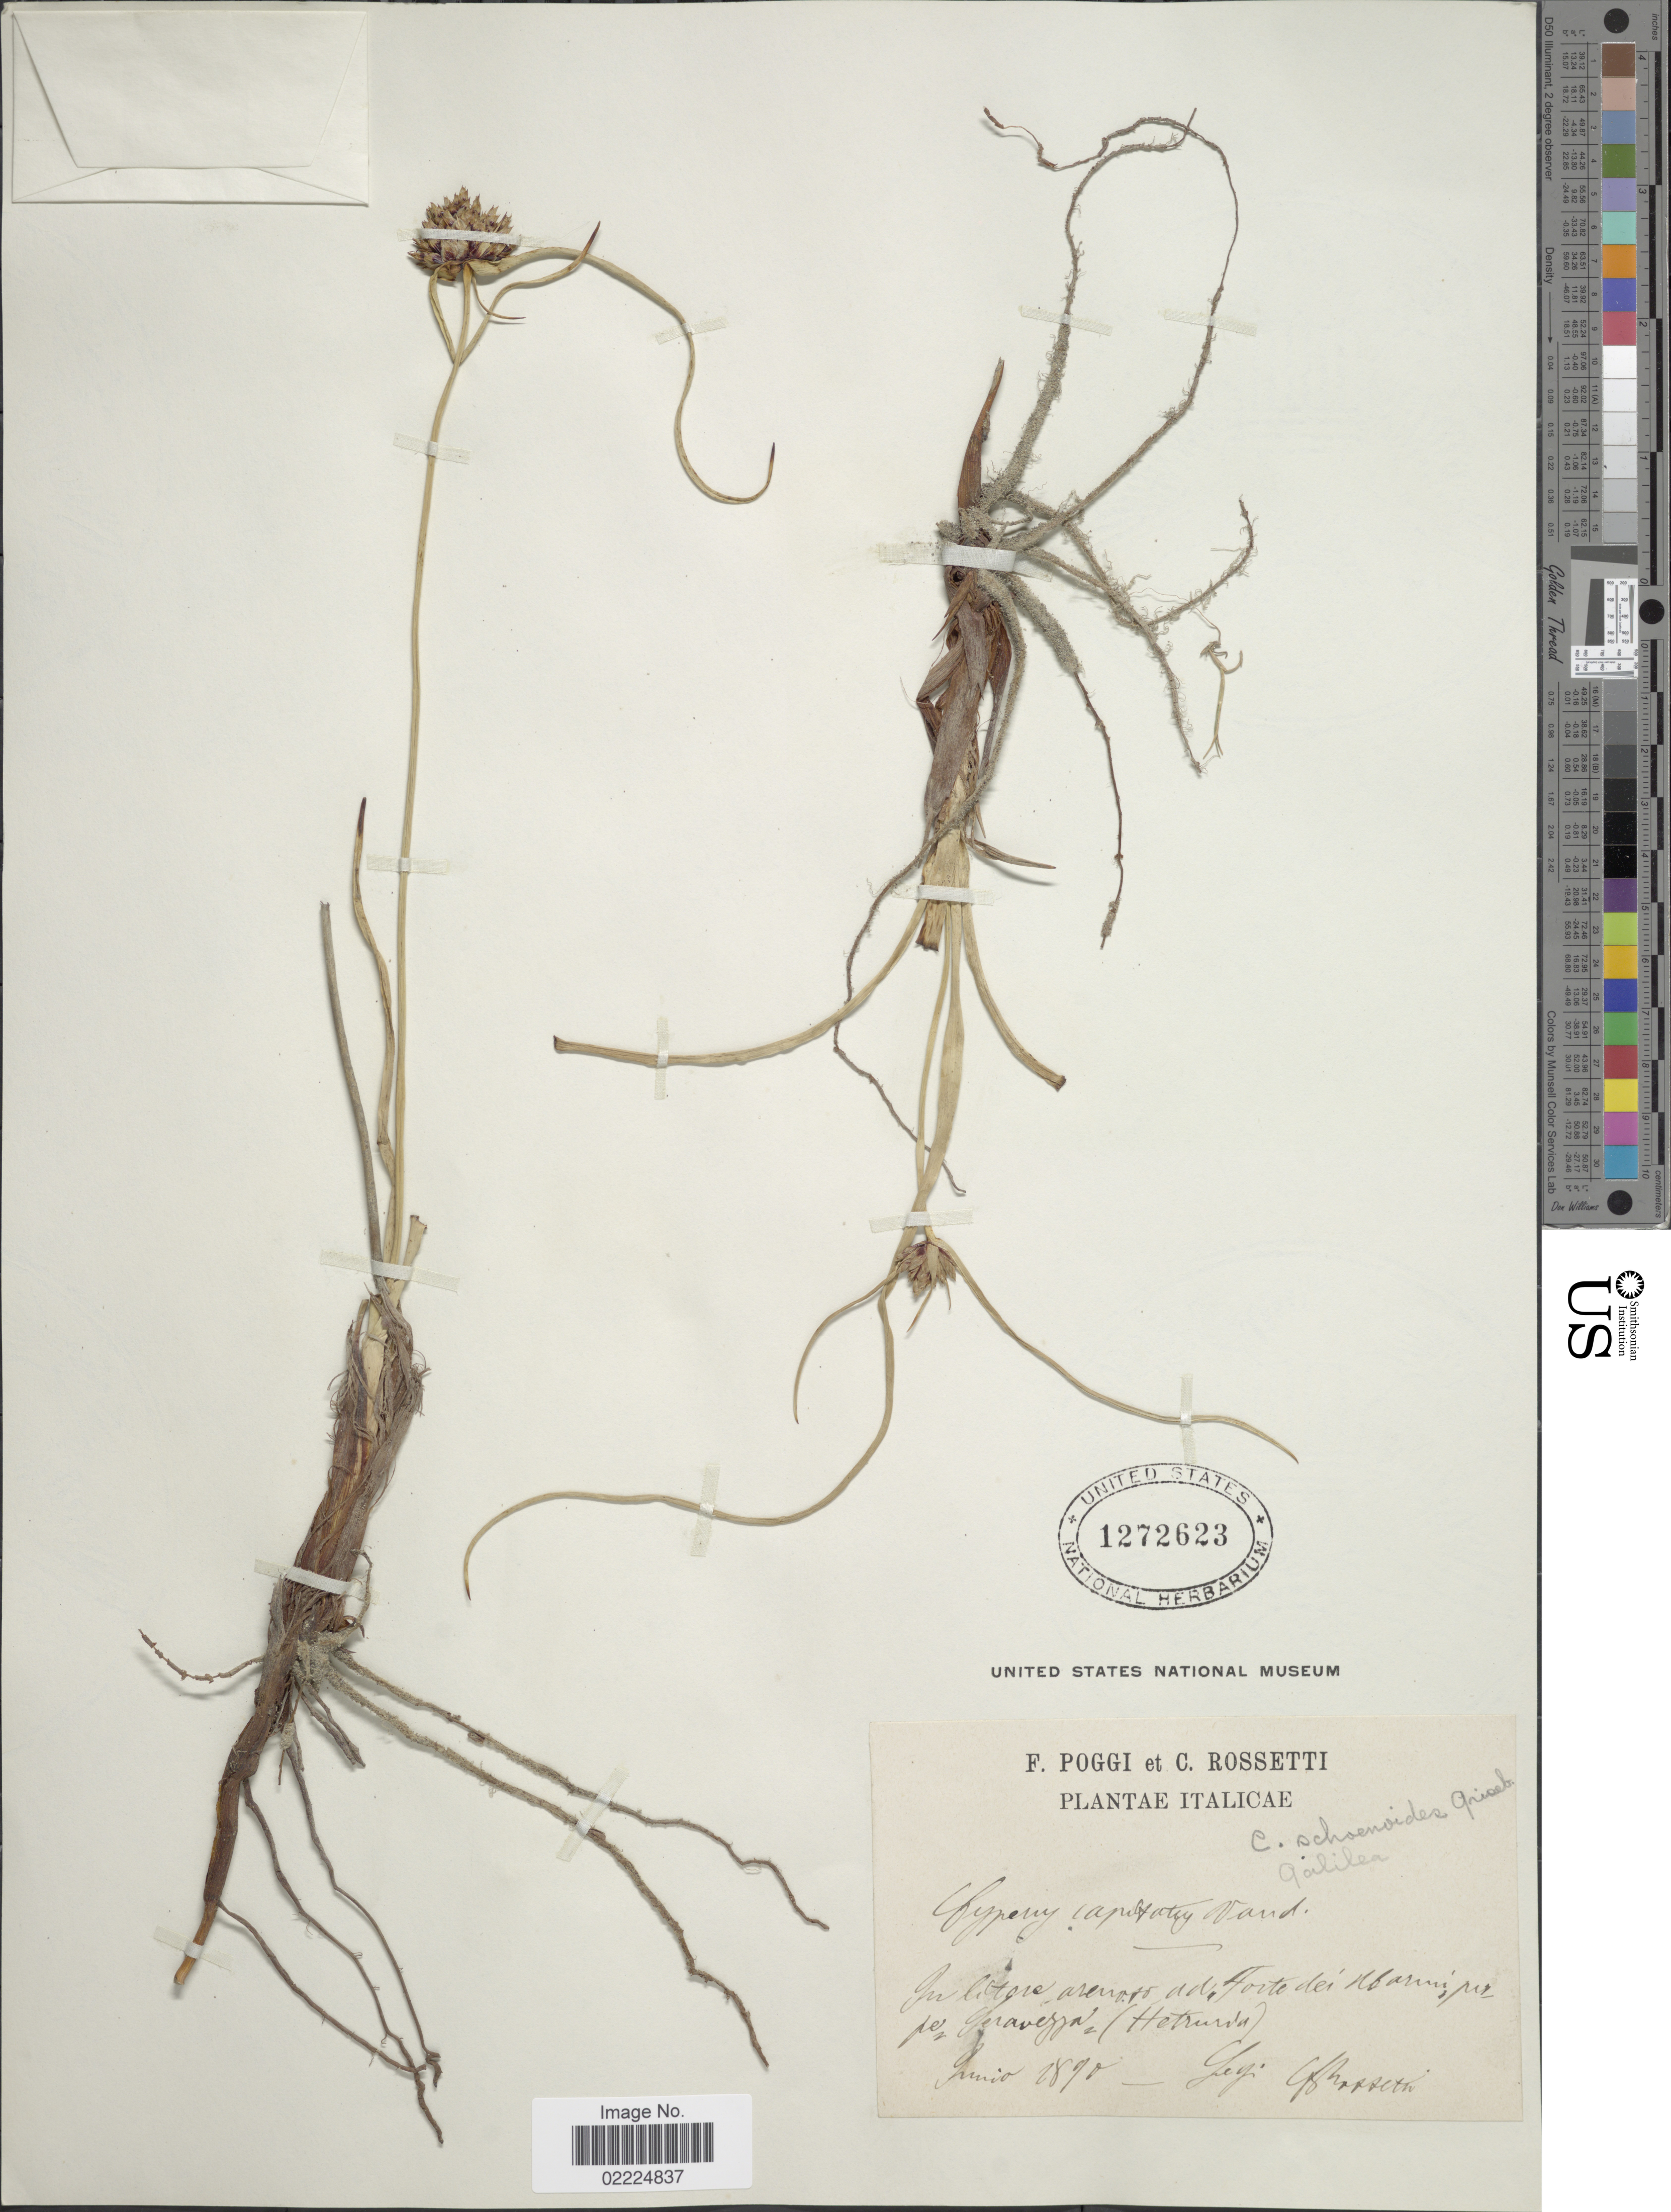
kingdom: Plantae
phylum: Tracheophyta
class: Liliopsida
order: Poales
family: Cyperaceae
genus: Cyperus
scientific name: Cyperus capitatus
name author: Vand.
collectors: C. Rossetti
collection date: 1890-06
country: Italy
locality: Italicae. In littore arenoso ad Forte dei Nbari [illegible text] pe Gervezza (Hetrurda). [interpreted]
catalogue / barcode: US 1272623